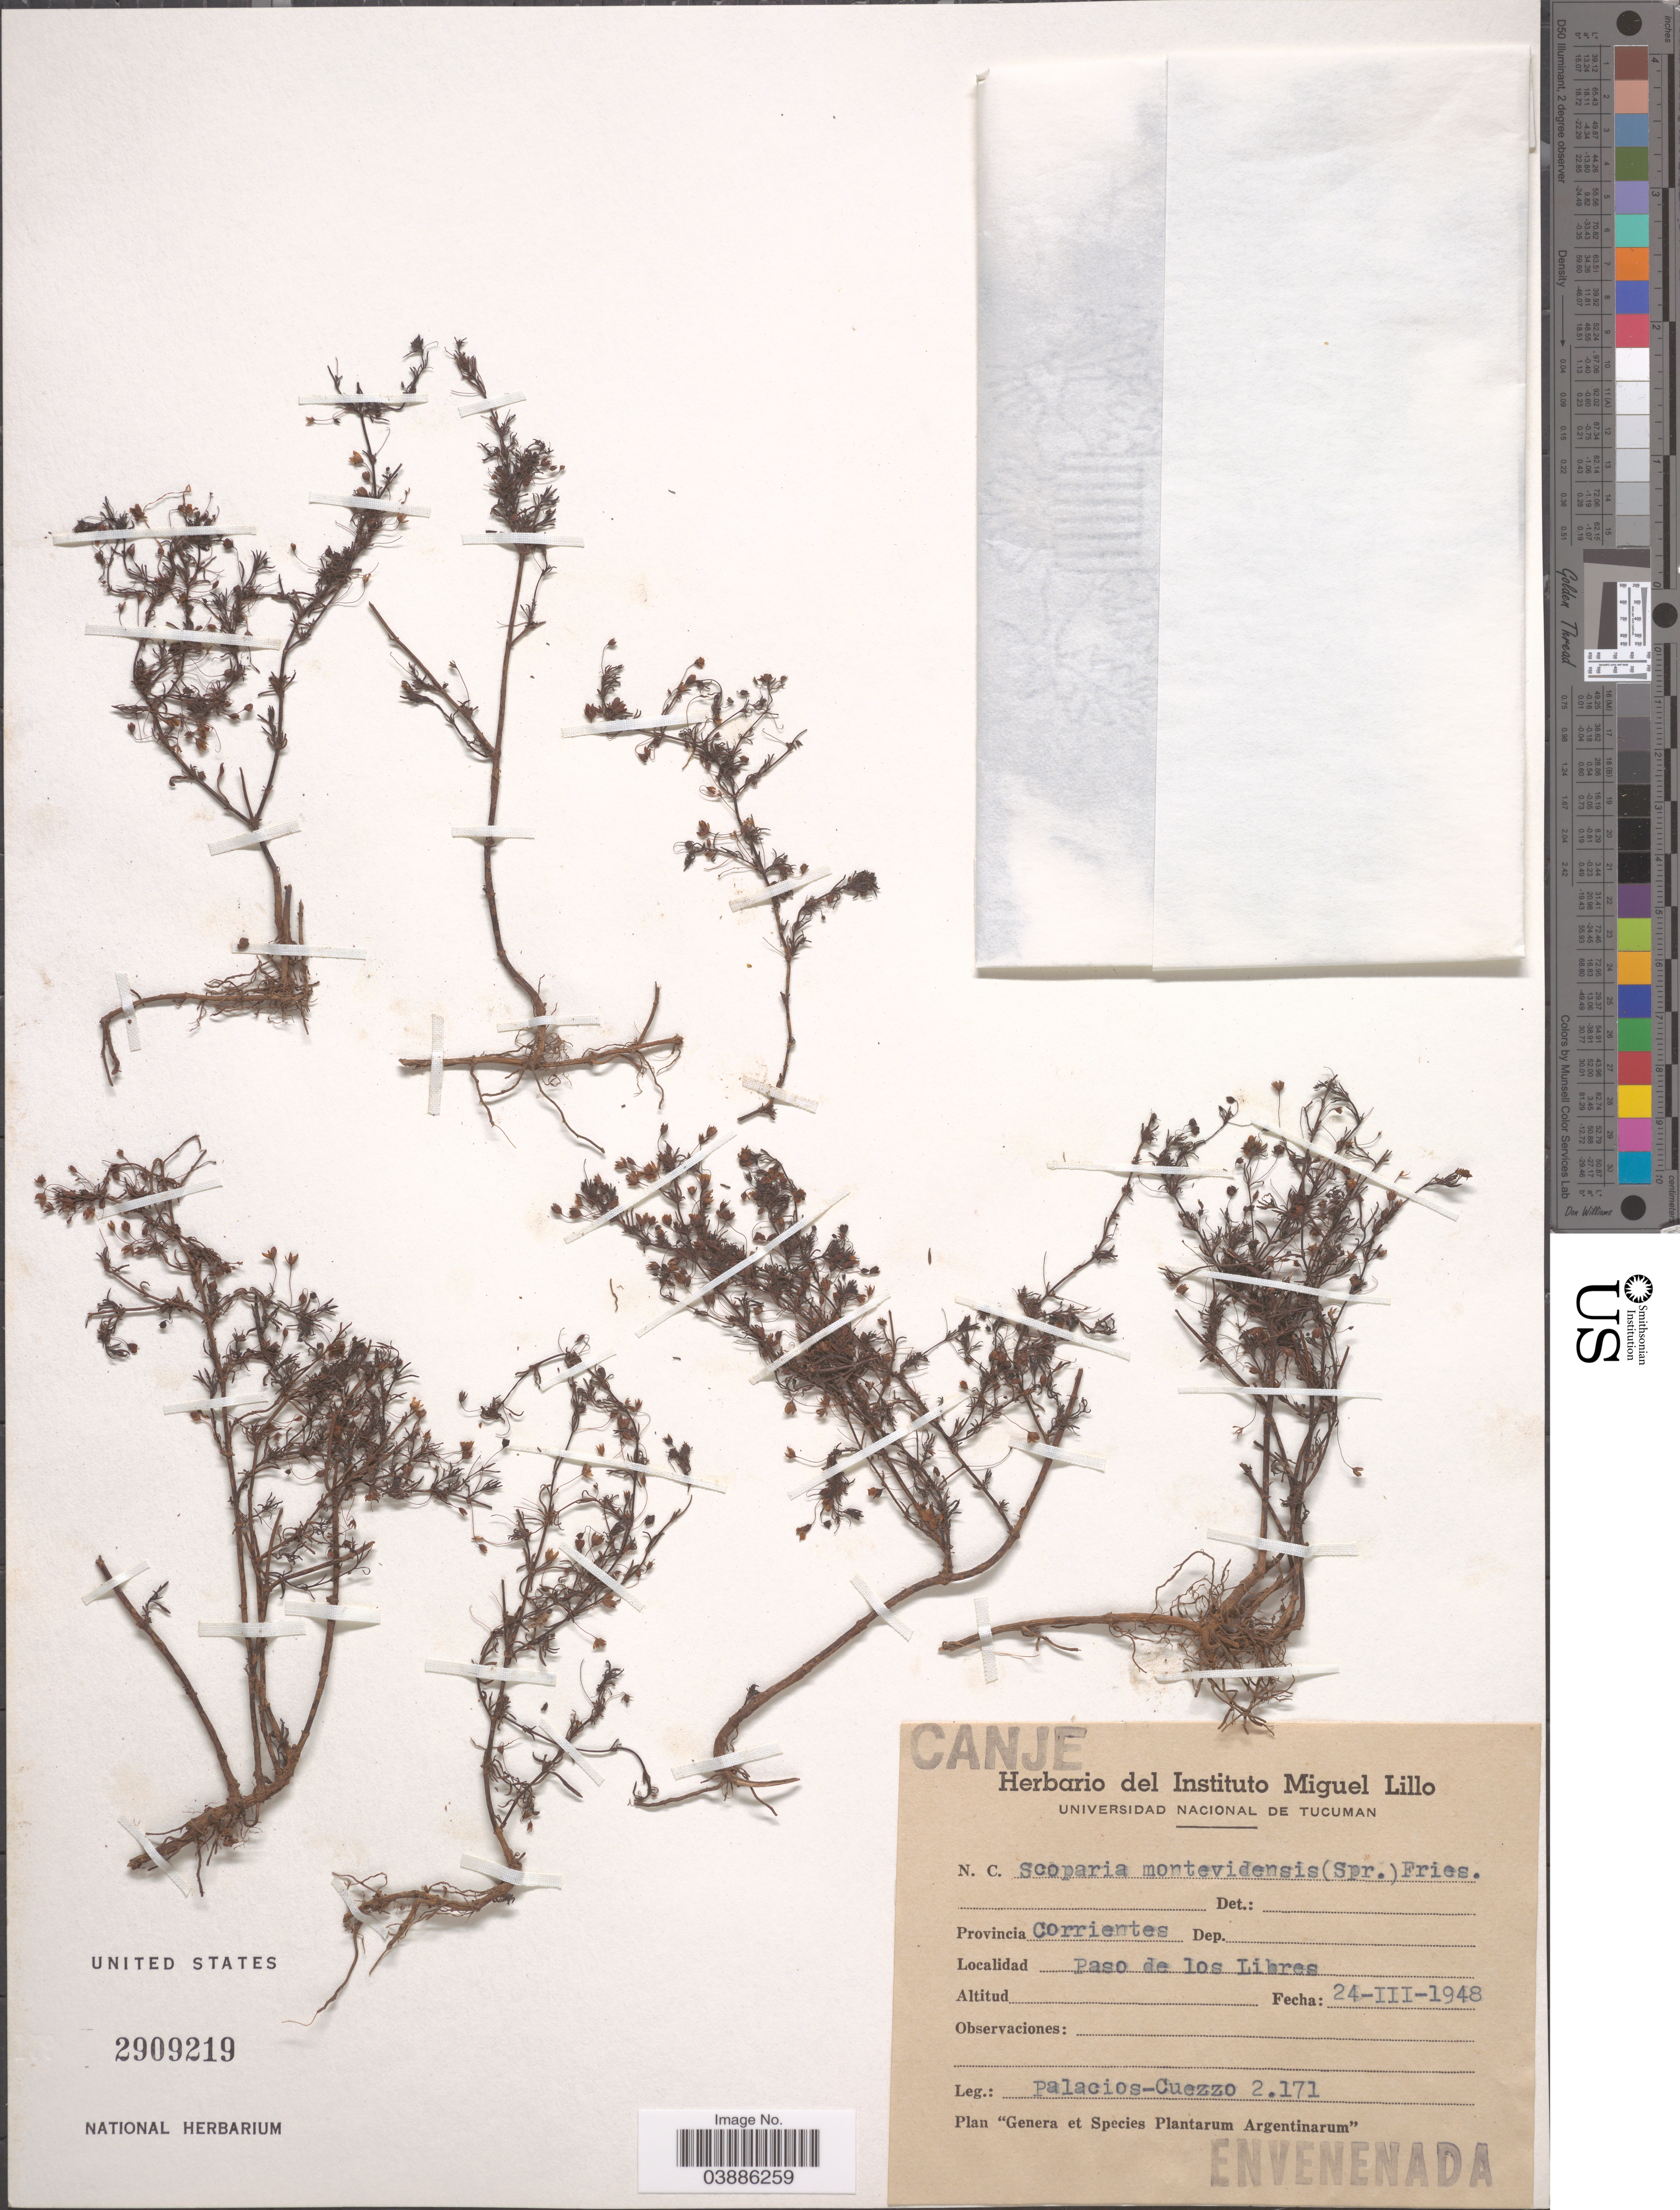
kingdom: Plantae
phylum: Tracheophyta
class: Magnoliopsida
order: Lamiales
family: Plantaginaceae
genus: Scoparia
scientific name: Scoparia montevidensis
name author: (Spreng.) R.E. Fr.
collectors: Palacios-Cuezzo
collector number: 2171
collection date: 1948-03-24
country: Argentina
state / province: Corrientes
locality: Paso de los Libres.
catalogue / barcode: US 2909219